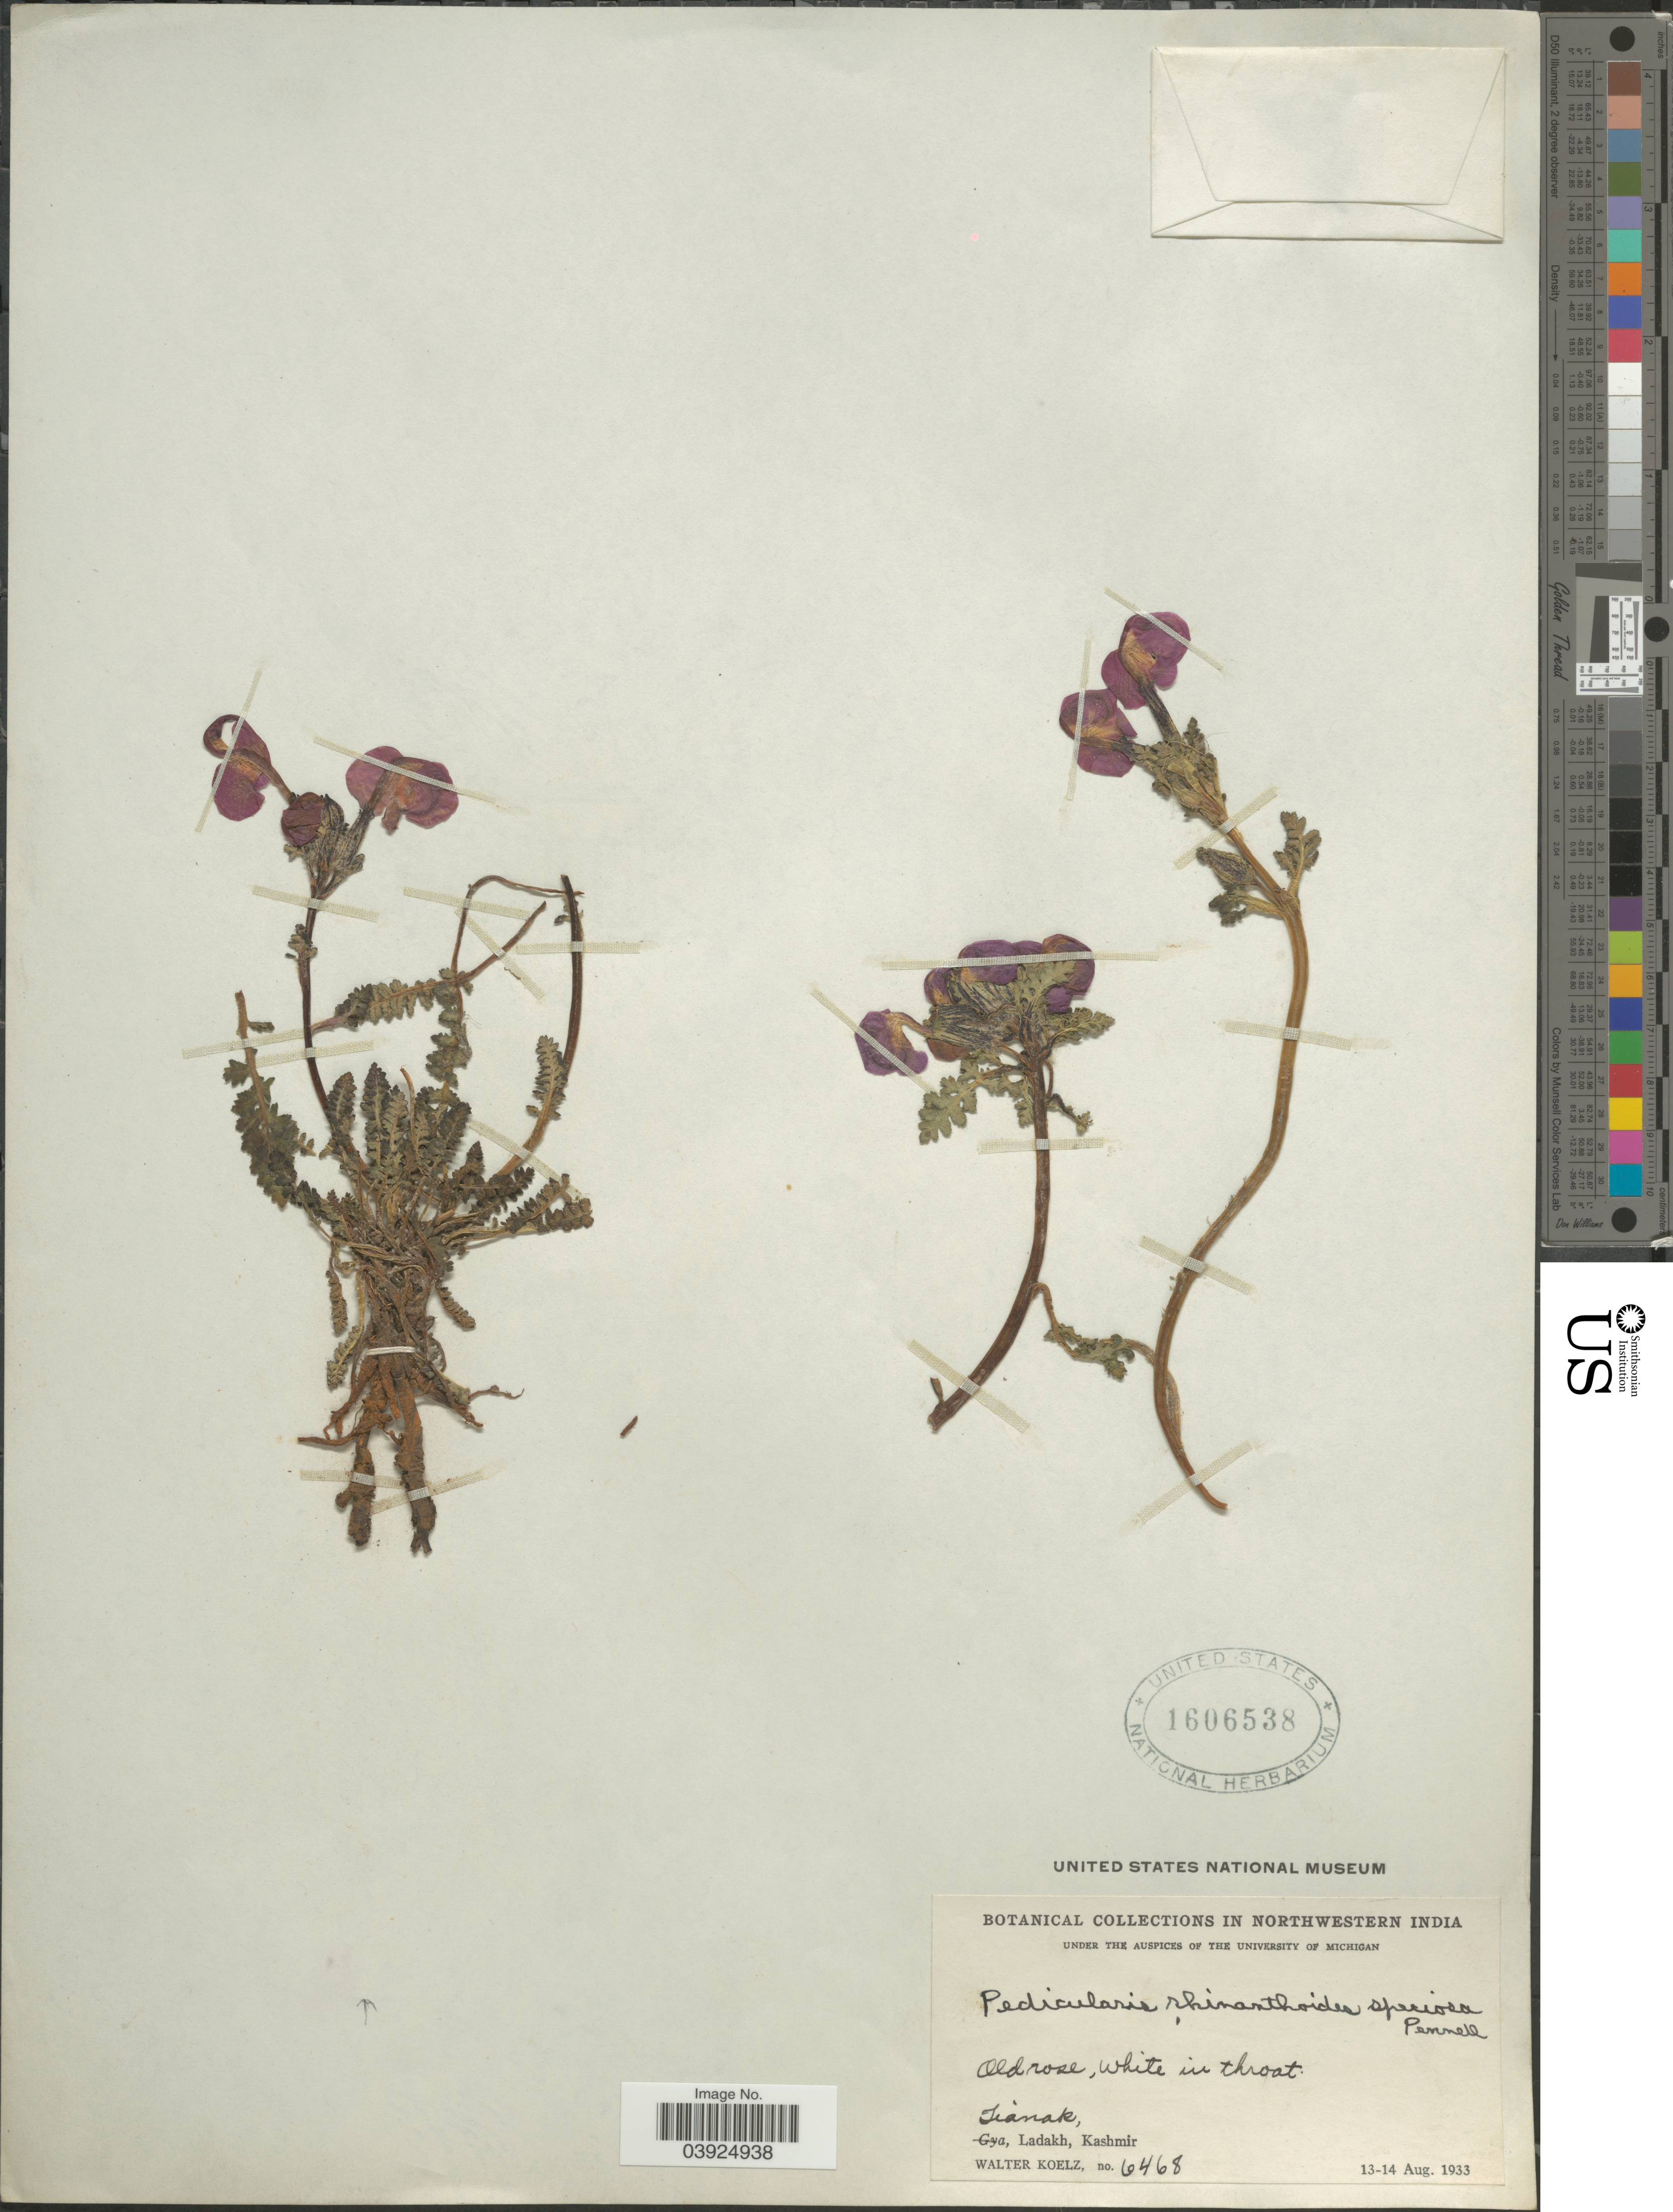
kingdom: Plantae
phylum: Tracheophyta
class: Magnoliopsida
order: Lamiales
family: Orobanchaceae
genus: Pedicularis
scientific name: Pedicularis rhinanthoides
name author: Schrenk ex Fisch. & C.A. Mey.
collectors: W. N. Koelz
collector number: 6468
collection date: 1933-08-13/1933-08-14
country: India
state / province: Jammu and Kashmir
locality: Northwestern India. Tianak, Ladakh, Kashmir.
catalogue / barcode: US 1606538